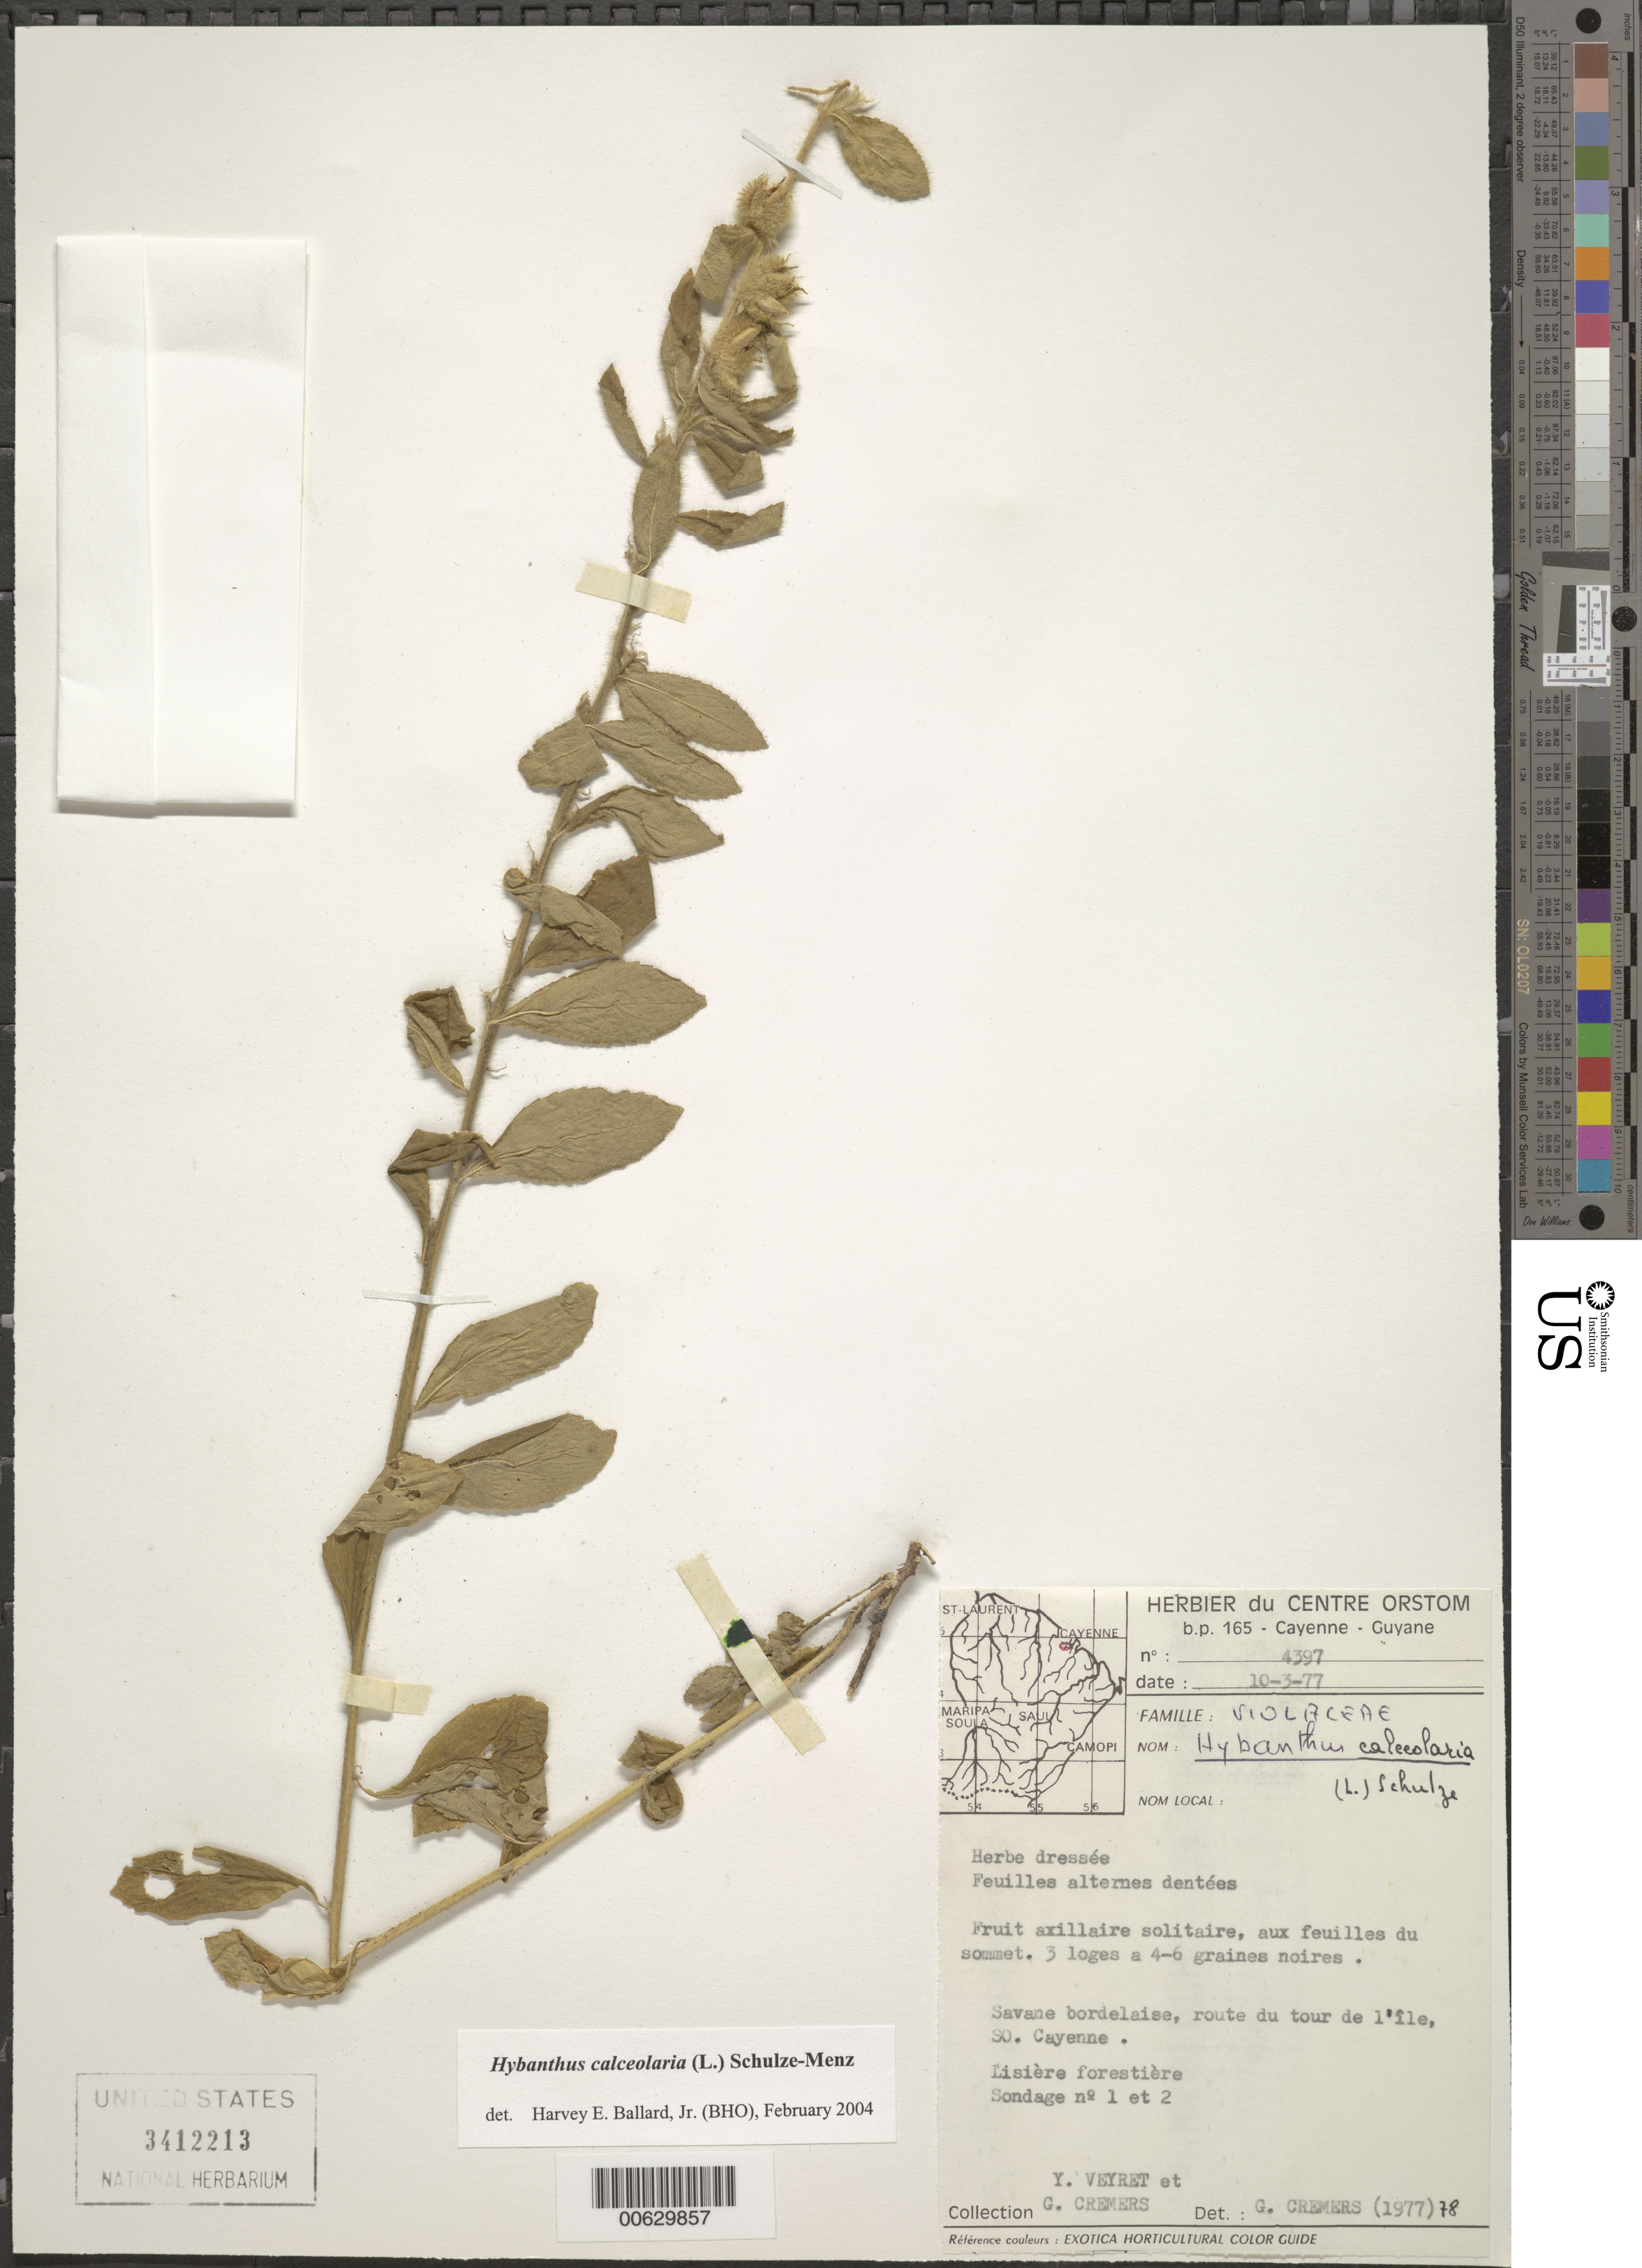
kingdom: Plantae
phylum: Tracheophyta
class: Magnoliopsida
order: Malpighiales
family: Violaceae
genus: Pombalia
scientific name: Pombalia calceolaria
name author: (L.) Paula-Souza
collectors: Y. Veyret & G. Cremers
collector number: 4397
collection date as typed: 10-Mar-77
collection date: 1977-03-10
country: French Guiana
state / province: Cayenne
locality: Cayenne, route du tour de l'Ile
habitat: Savanna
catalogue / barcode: US 3412213